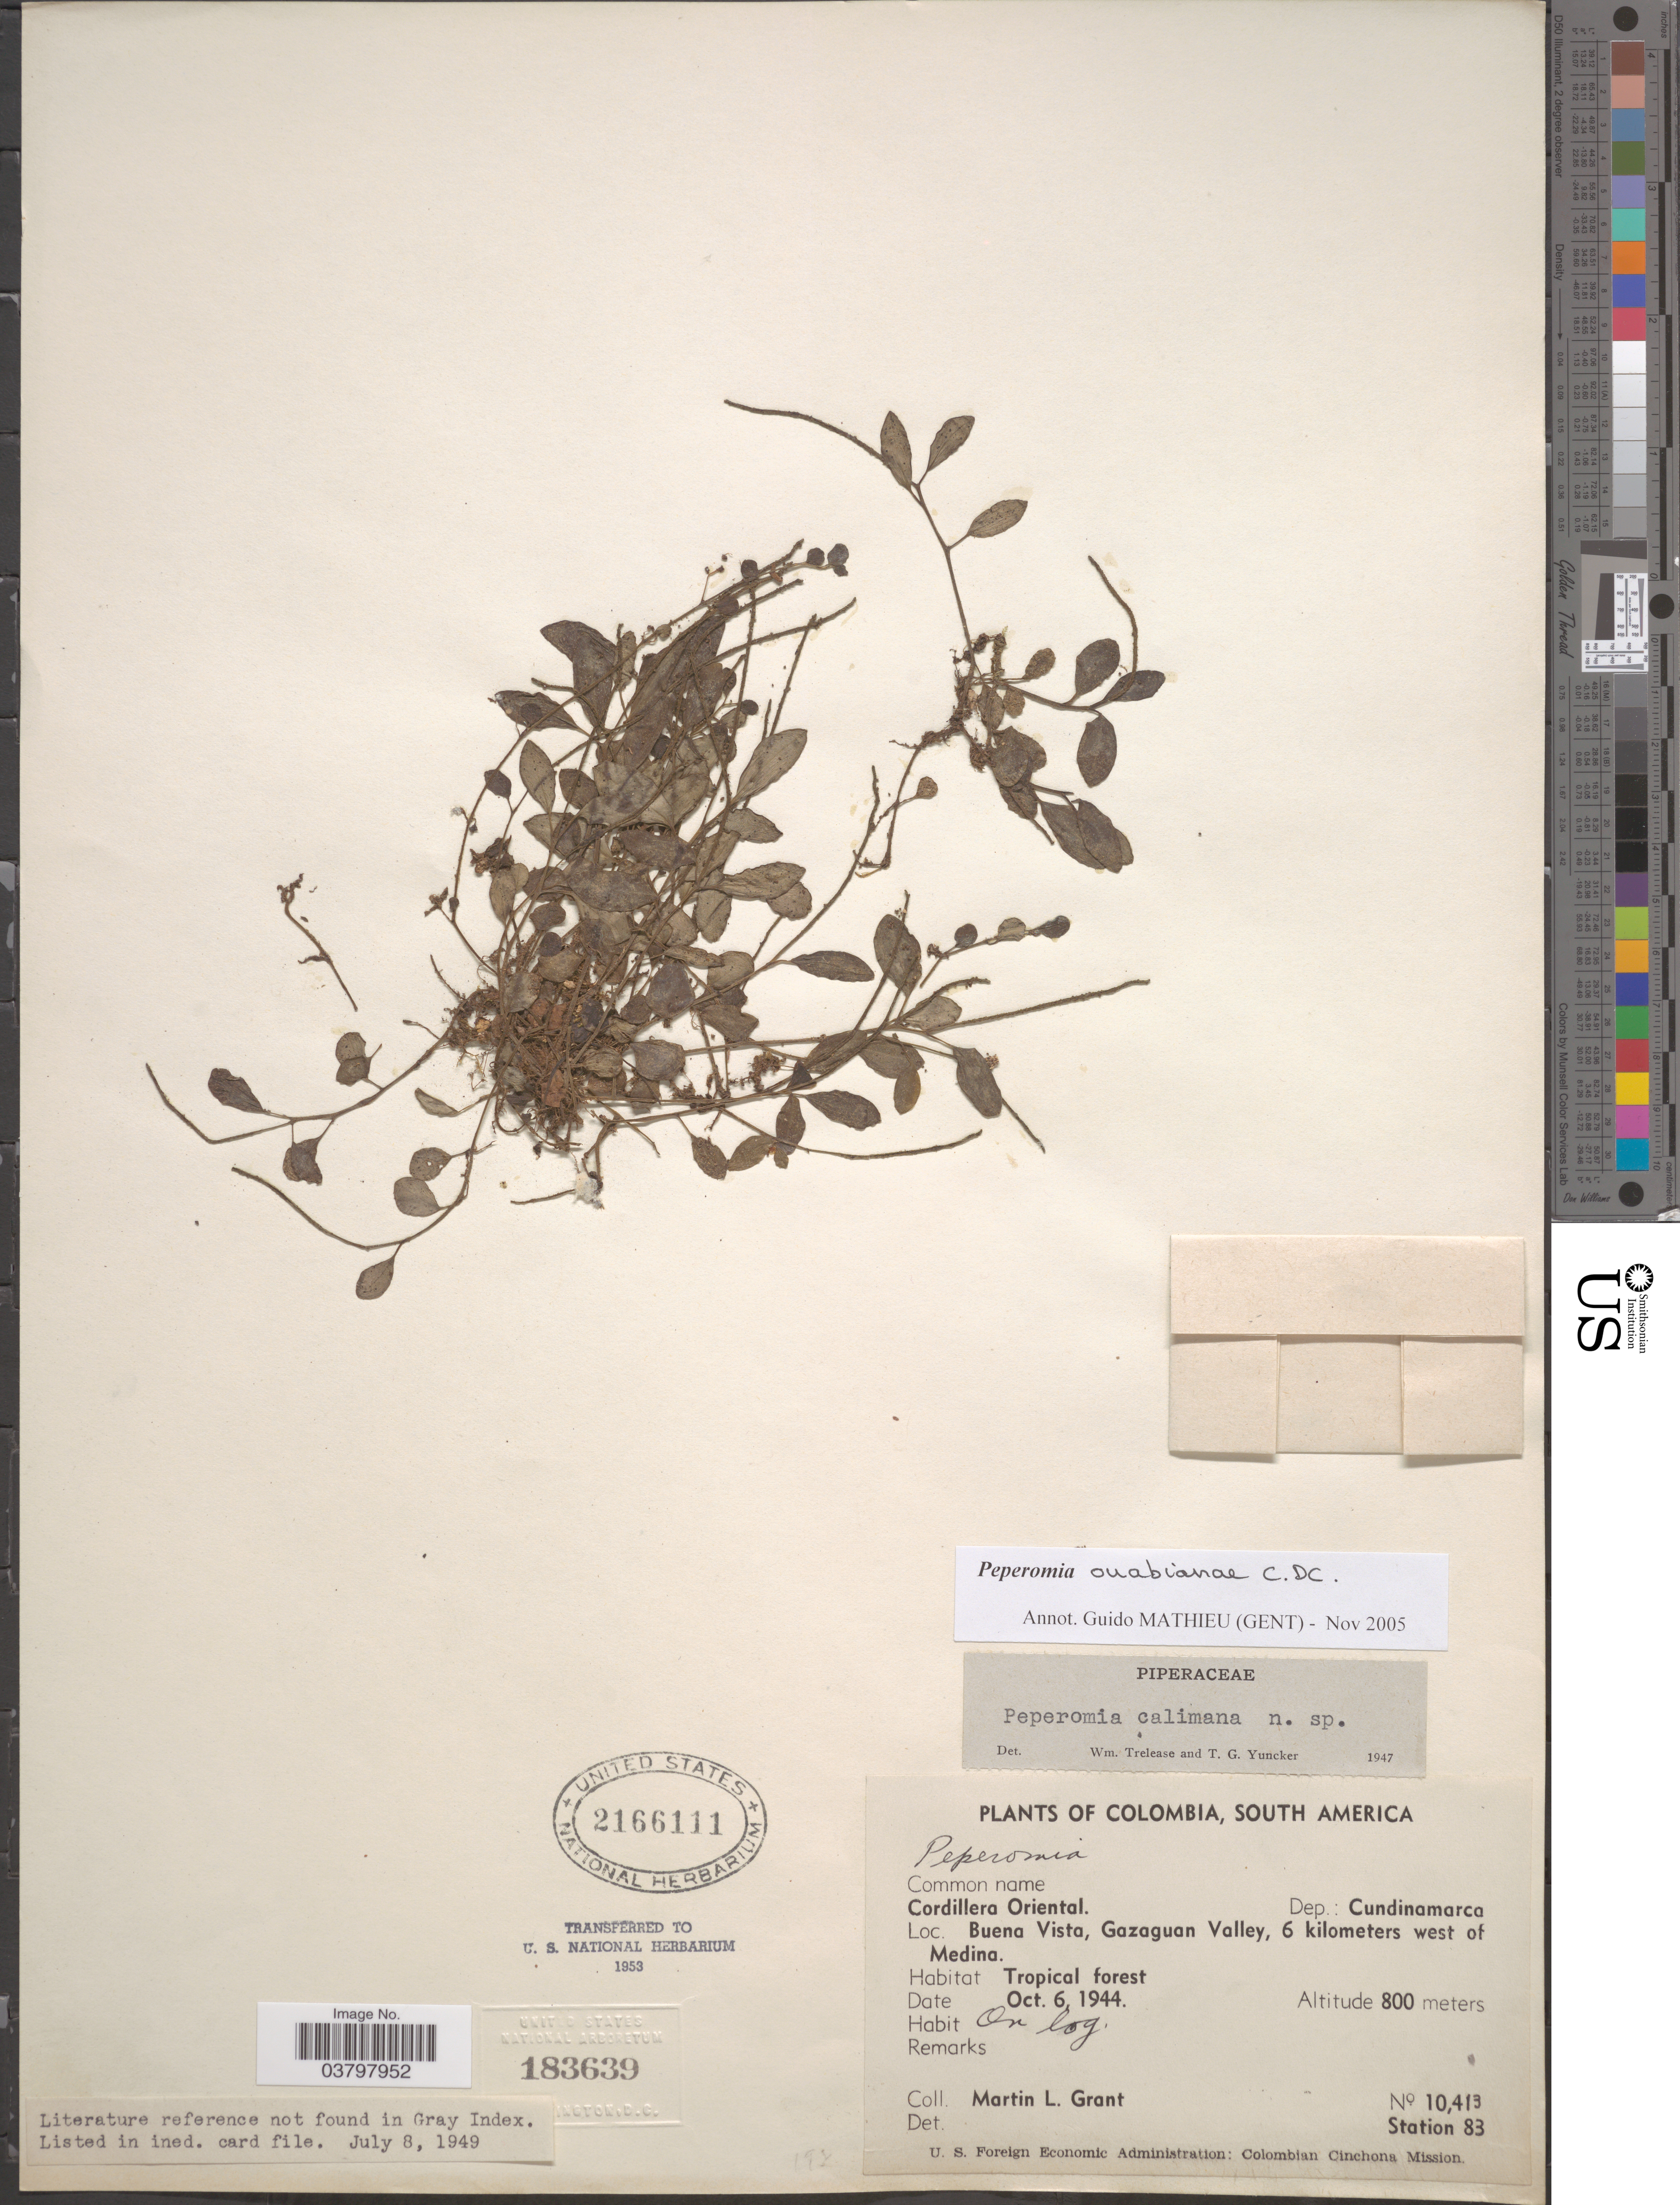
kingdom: Plantae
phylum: Tracheophyta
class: Magnoliopsida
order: Piperales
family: Piperaceae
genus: Peperomia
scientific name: Peperomia ouabianae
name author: C. DC.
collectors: M. L. Grant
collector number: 10413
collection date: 1944-10-06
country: Colombia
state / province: Cundinamarca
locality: Cordillera Oriental. Dep.: Cundinamarca. Buena Vista, Gazaguan Valley, 6 kilometers west of Medina. Station 83.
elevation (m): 800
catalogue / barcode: US 2166111